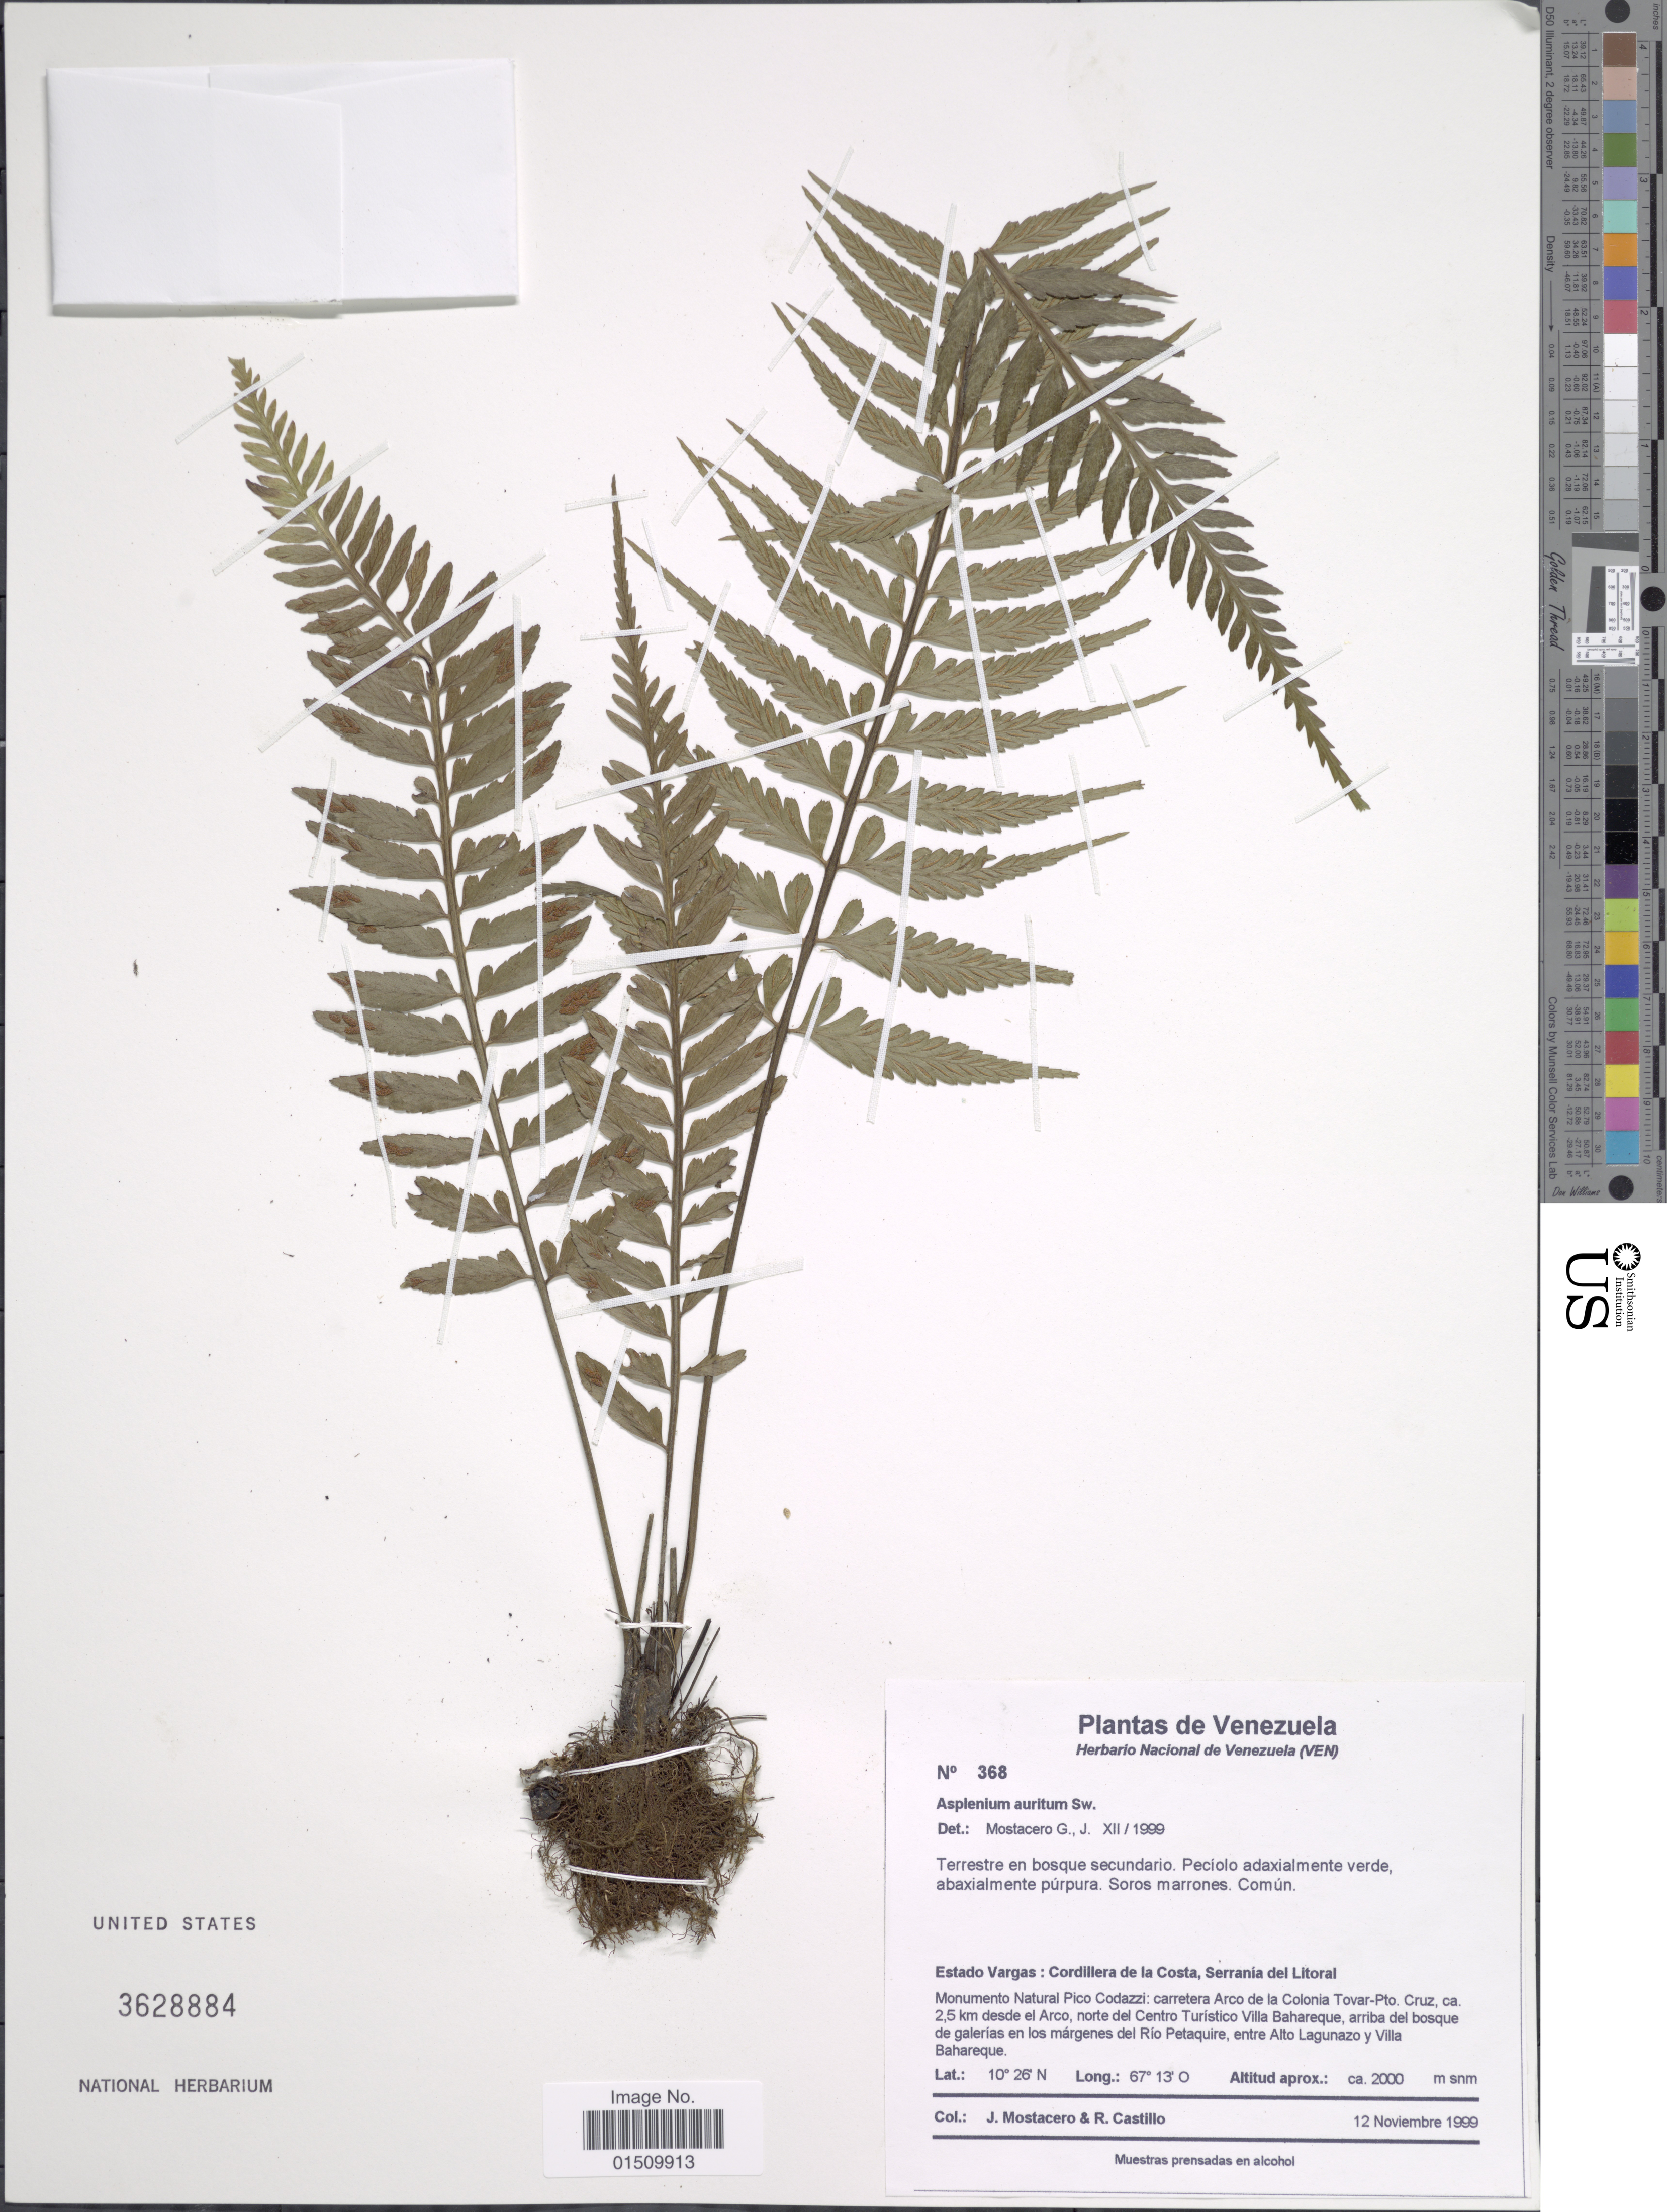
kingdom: Plantae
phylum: Tracheophyta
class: Polypodiopsida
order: Polypodiales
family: Aspleniaceae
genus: Asplenium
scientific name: Asplenium auritum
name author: Sw.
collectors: J. Mostacero & R. Castillo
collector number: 368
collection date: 1999-11-12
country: Venezuela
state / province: Vargas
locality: De Venezuela, Estado Vargas: Cordillera de la Costa, Serrania del Litoral. Monumento Natural Pico Codazzi desde el Arco, norte del Centro Turistico Villa Bahareque, arriba del bosque de galeries en los margenes del Rio Petaquire, entre Alto Lagunazo y Villa Bahareque.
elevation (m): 2000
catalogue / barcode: US 3628884